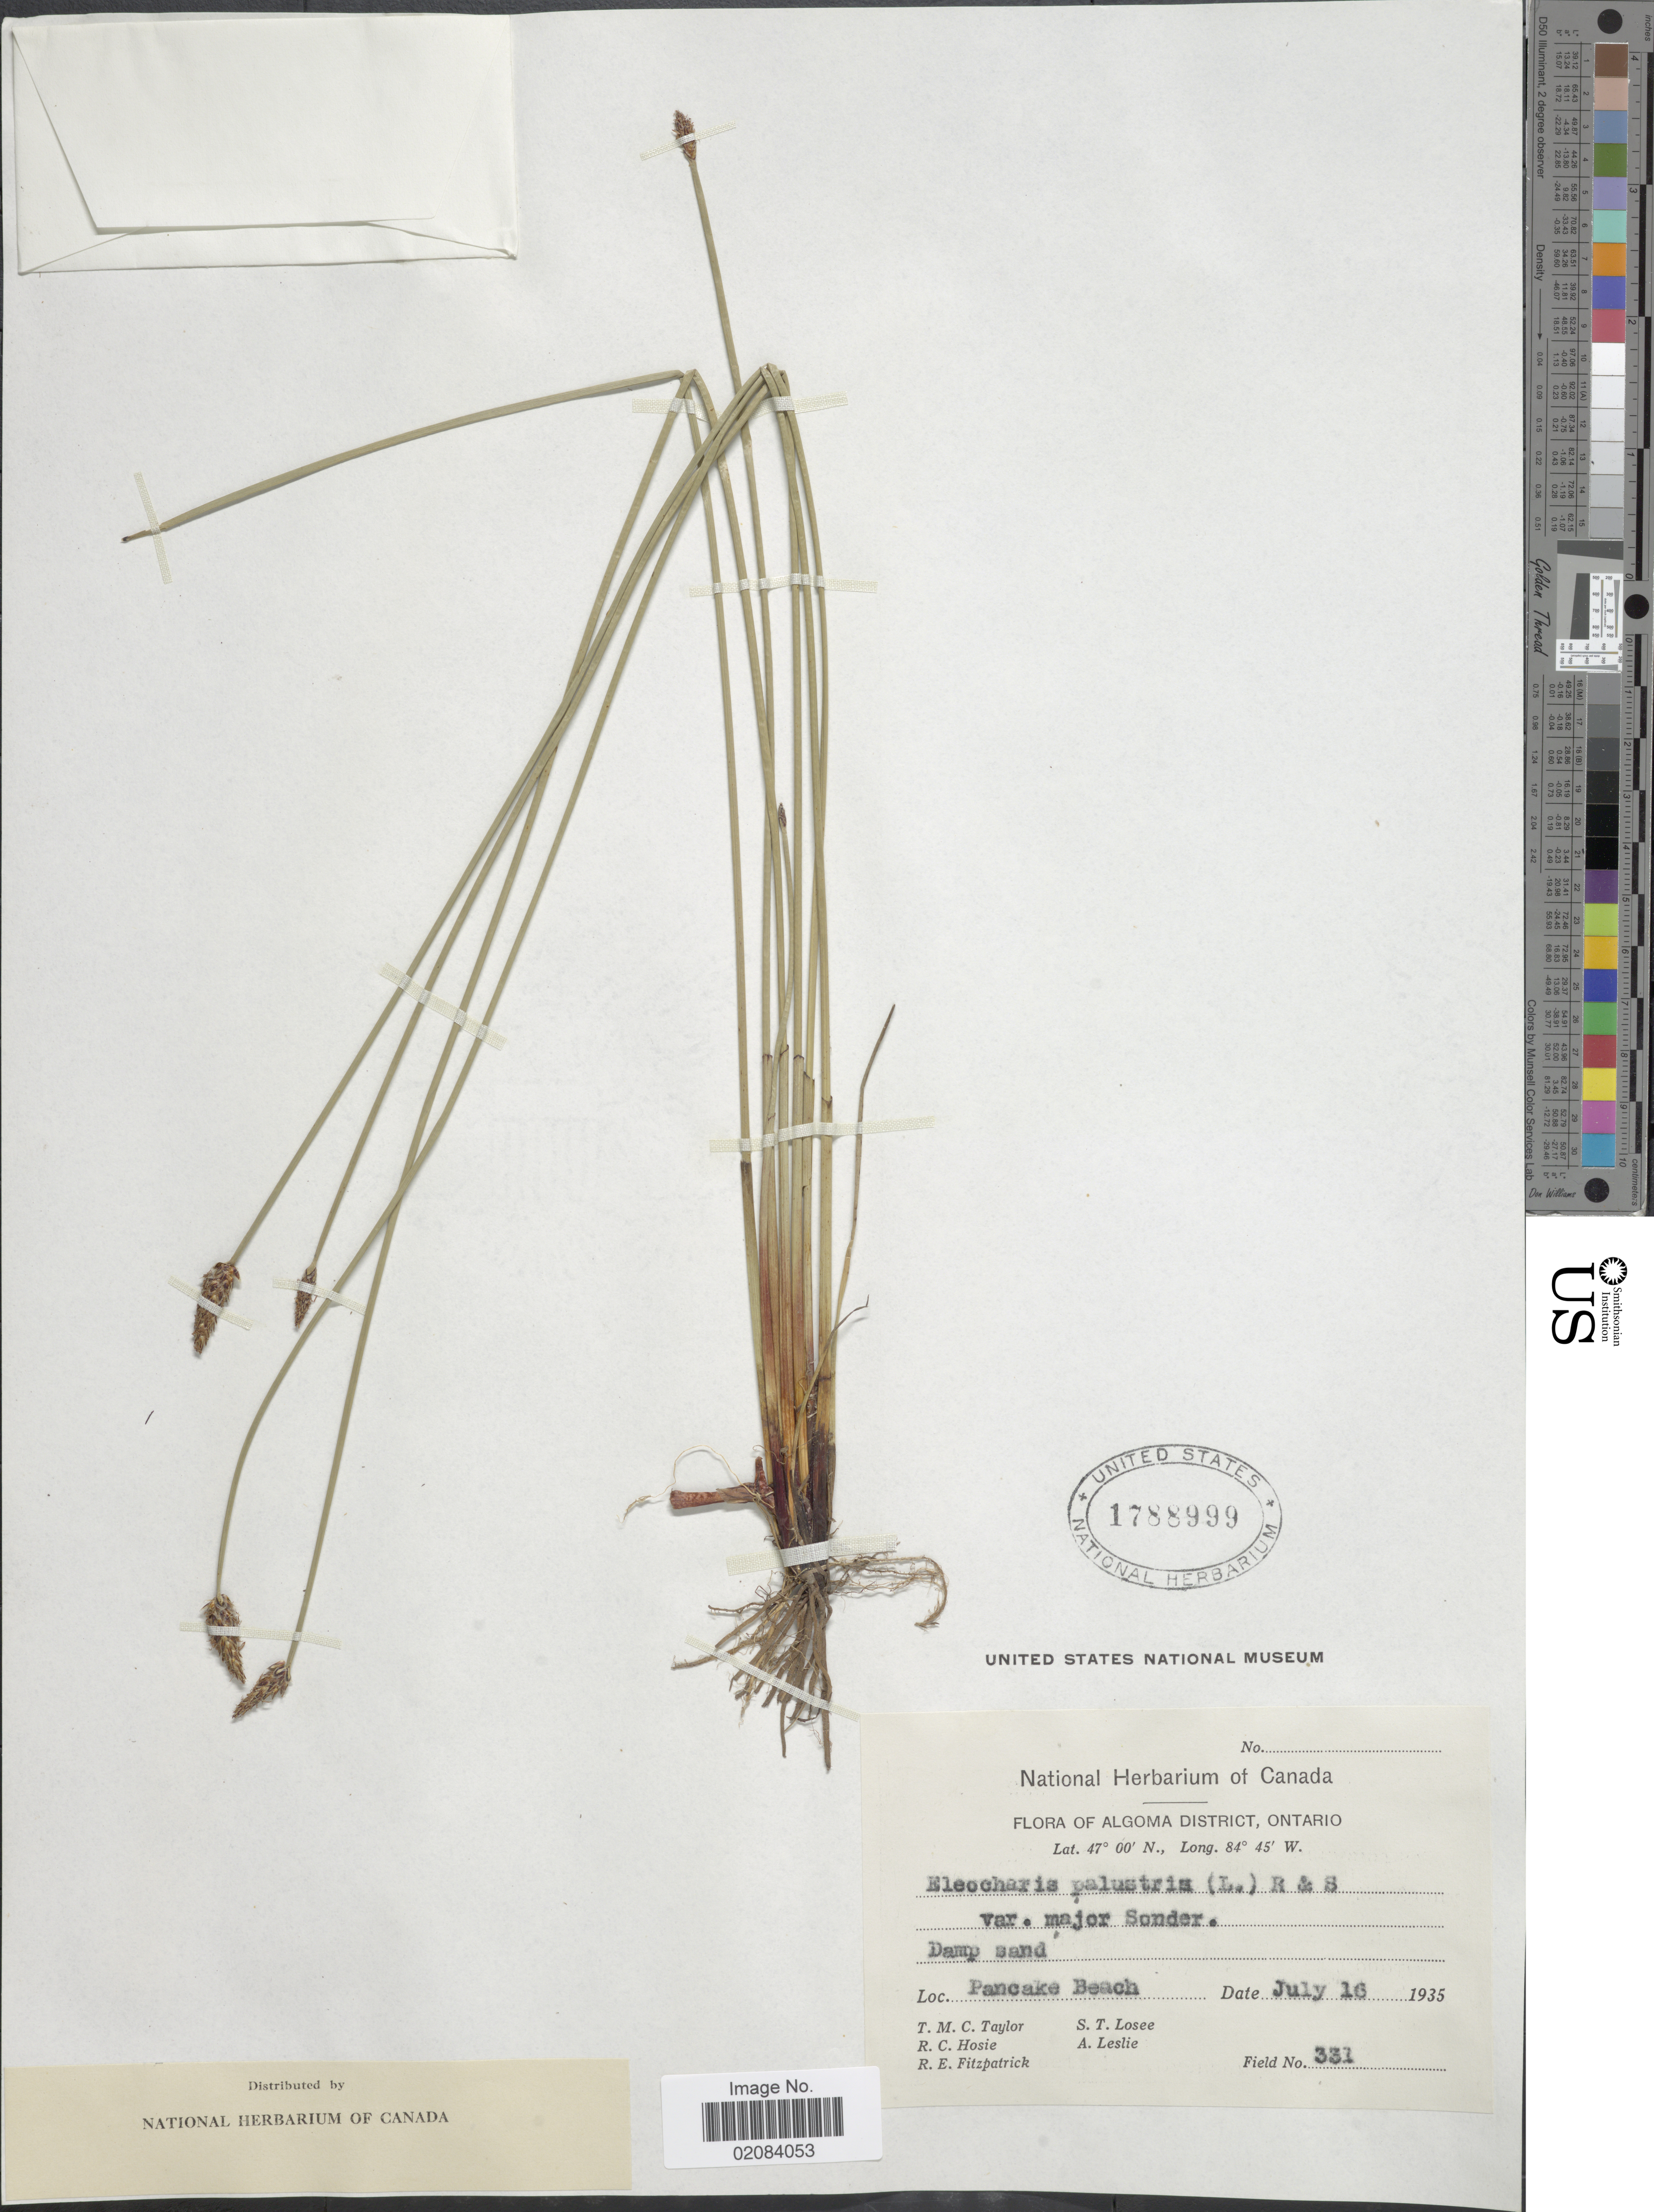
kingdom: Plantae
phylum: Tracheophyta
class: Liliopsida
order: Poales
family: Cyperaceae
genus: Eleocharis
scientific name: Eleocharis palustris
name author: (L.) Roem. & Schult.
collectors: T. M. C. Taylor, R. Hosie, R. Fitzpatrick, S. Losee & A. Leslie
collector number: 331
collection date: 1935-07-16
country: Canada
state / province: Ontario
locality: Algoma District, Ontario. Pancake beach.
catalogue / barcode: US 1788999